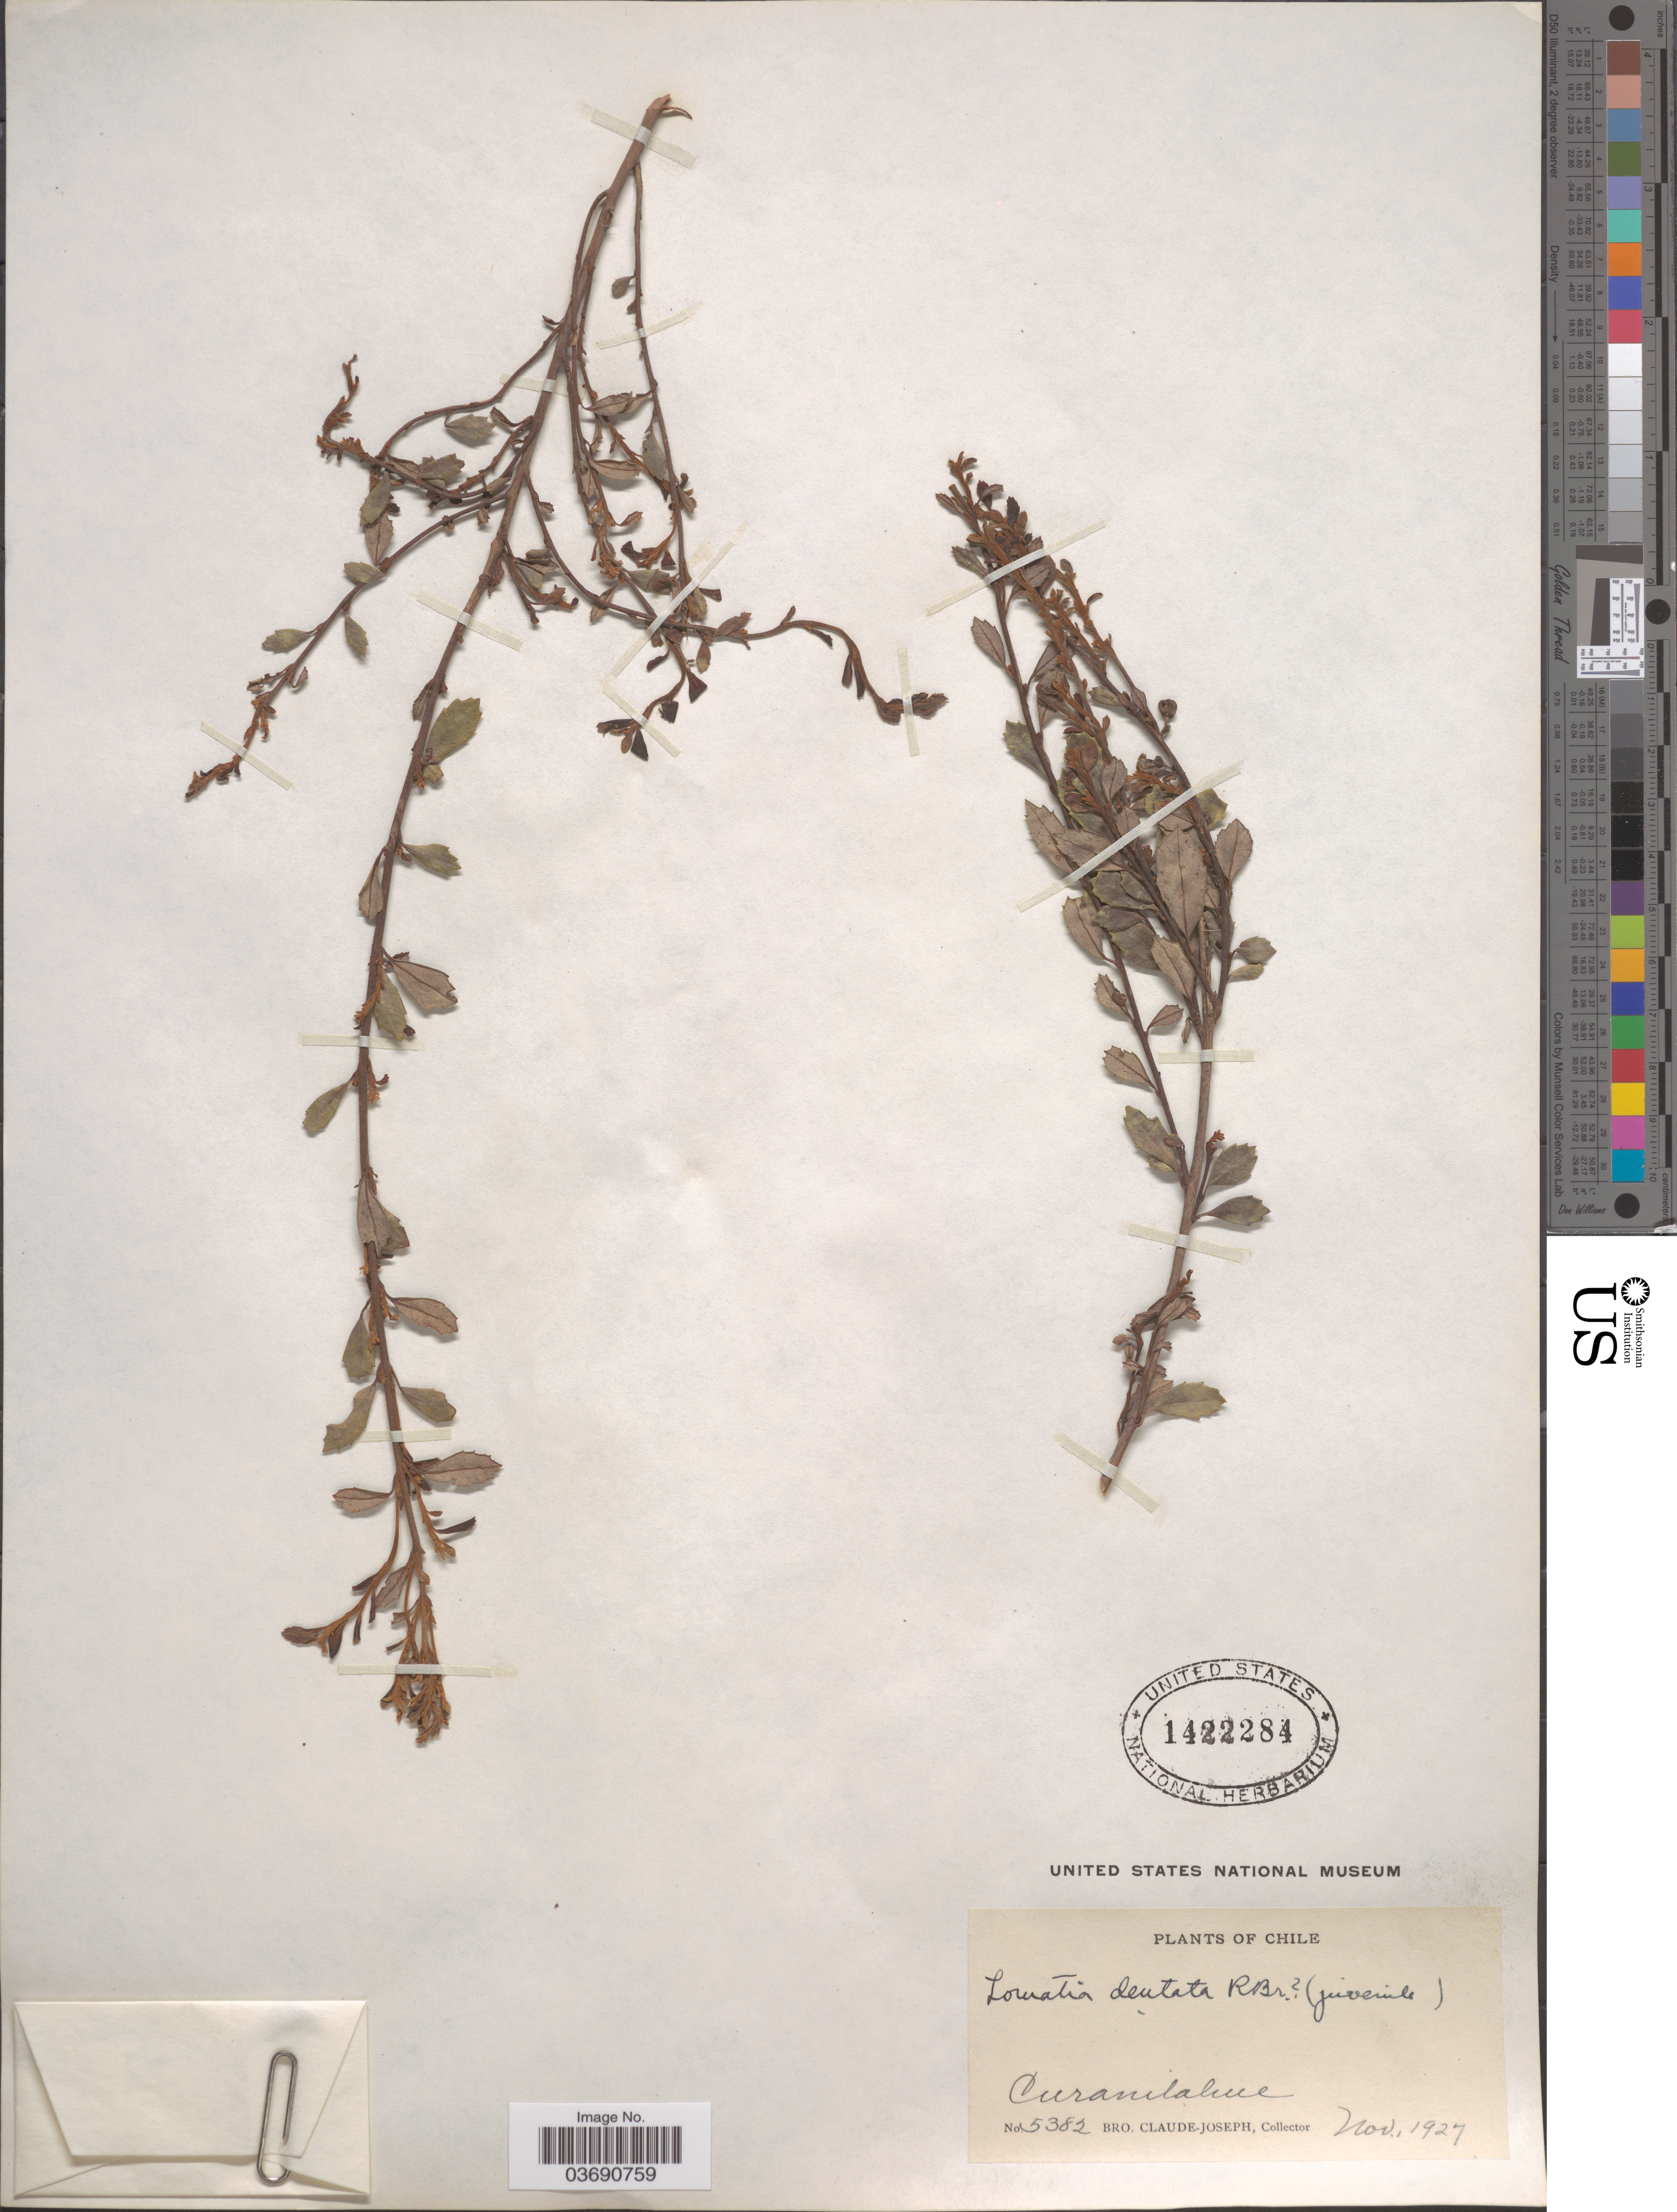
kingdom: Plantae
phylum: Tracheophyta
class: Magnoliopsida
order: Proteales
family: Proteaceae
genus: Lomatia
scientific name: Lomatia dentata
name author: R. Br.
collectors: Bro. Claude-Joseph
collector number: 5382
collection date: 1927-11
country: Chile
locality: Curanilahue.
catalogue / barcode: US 1422284